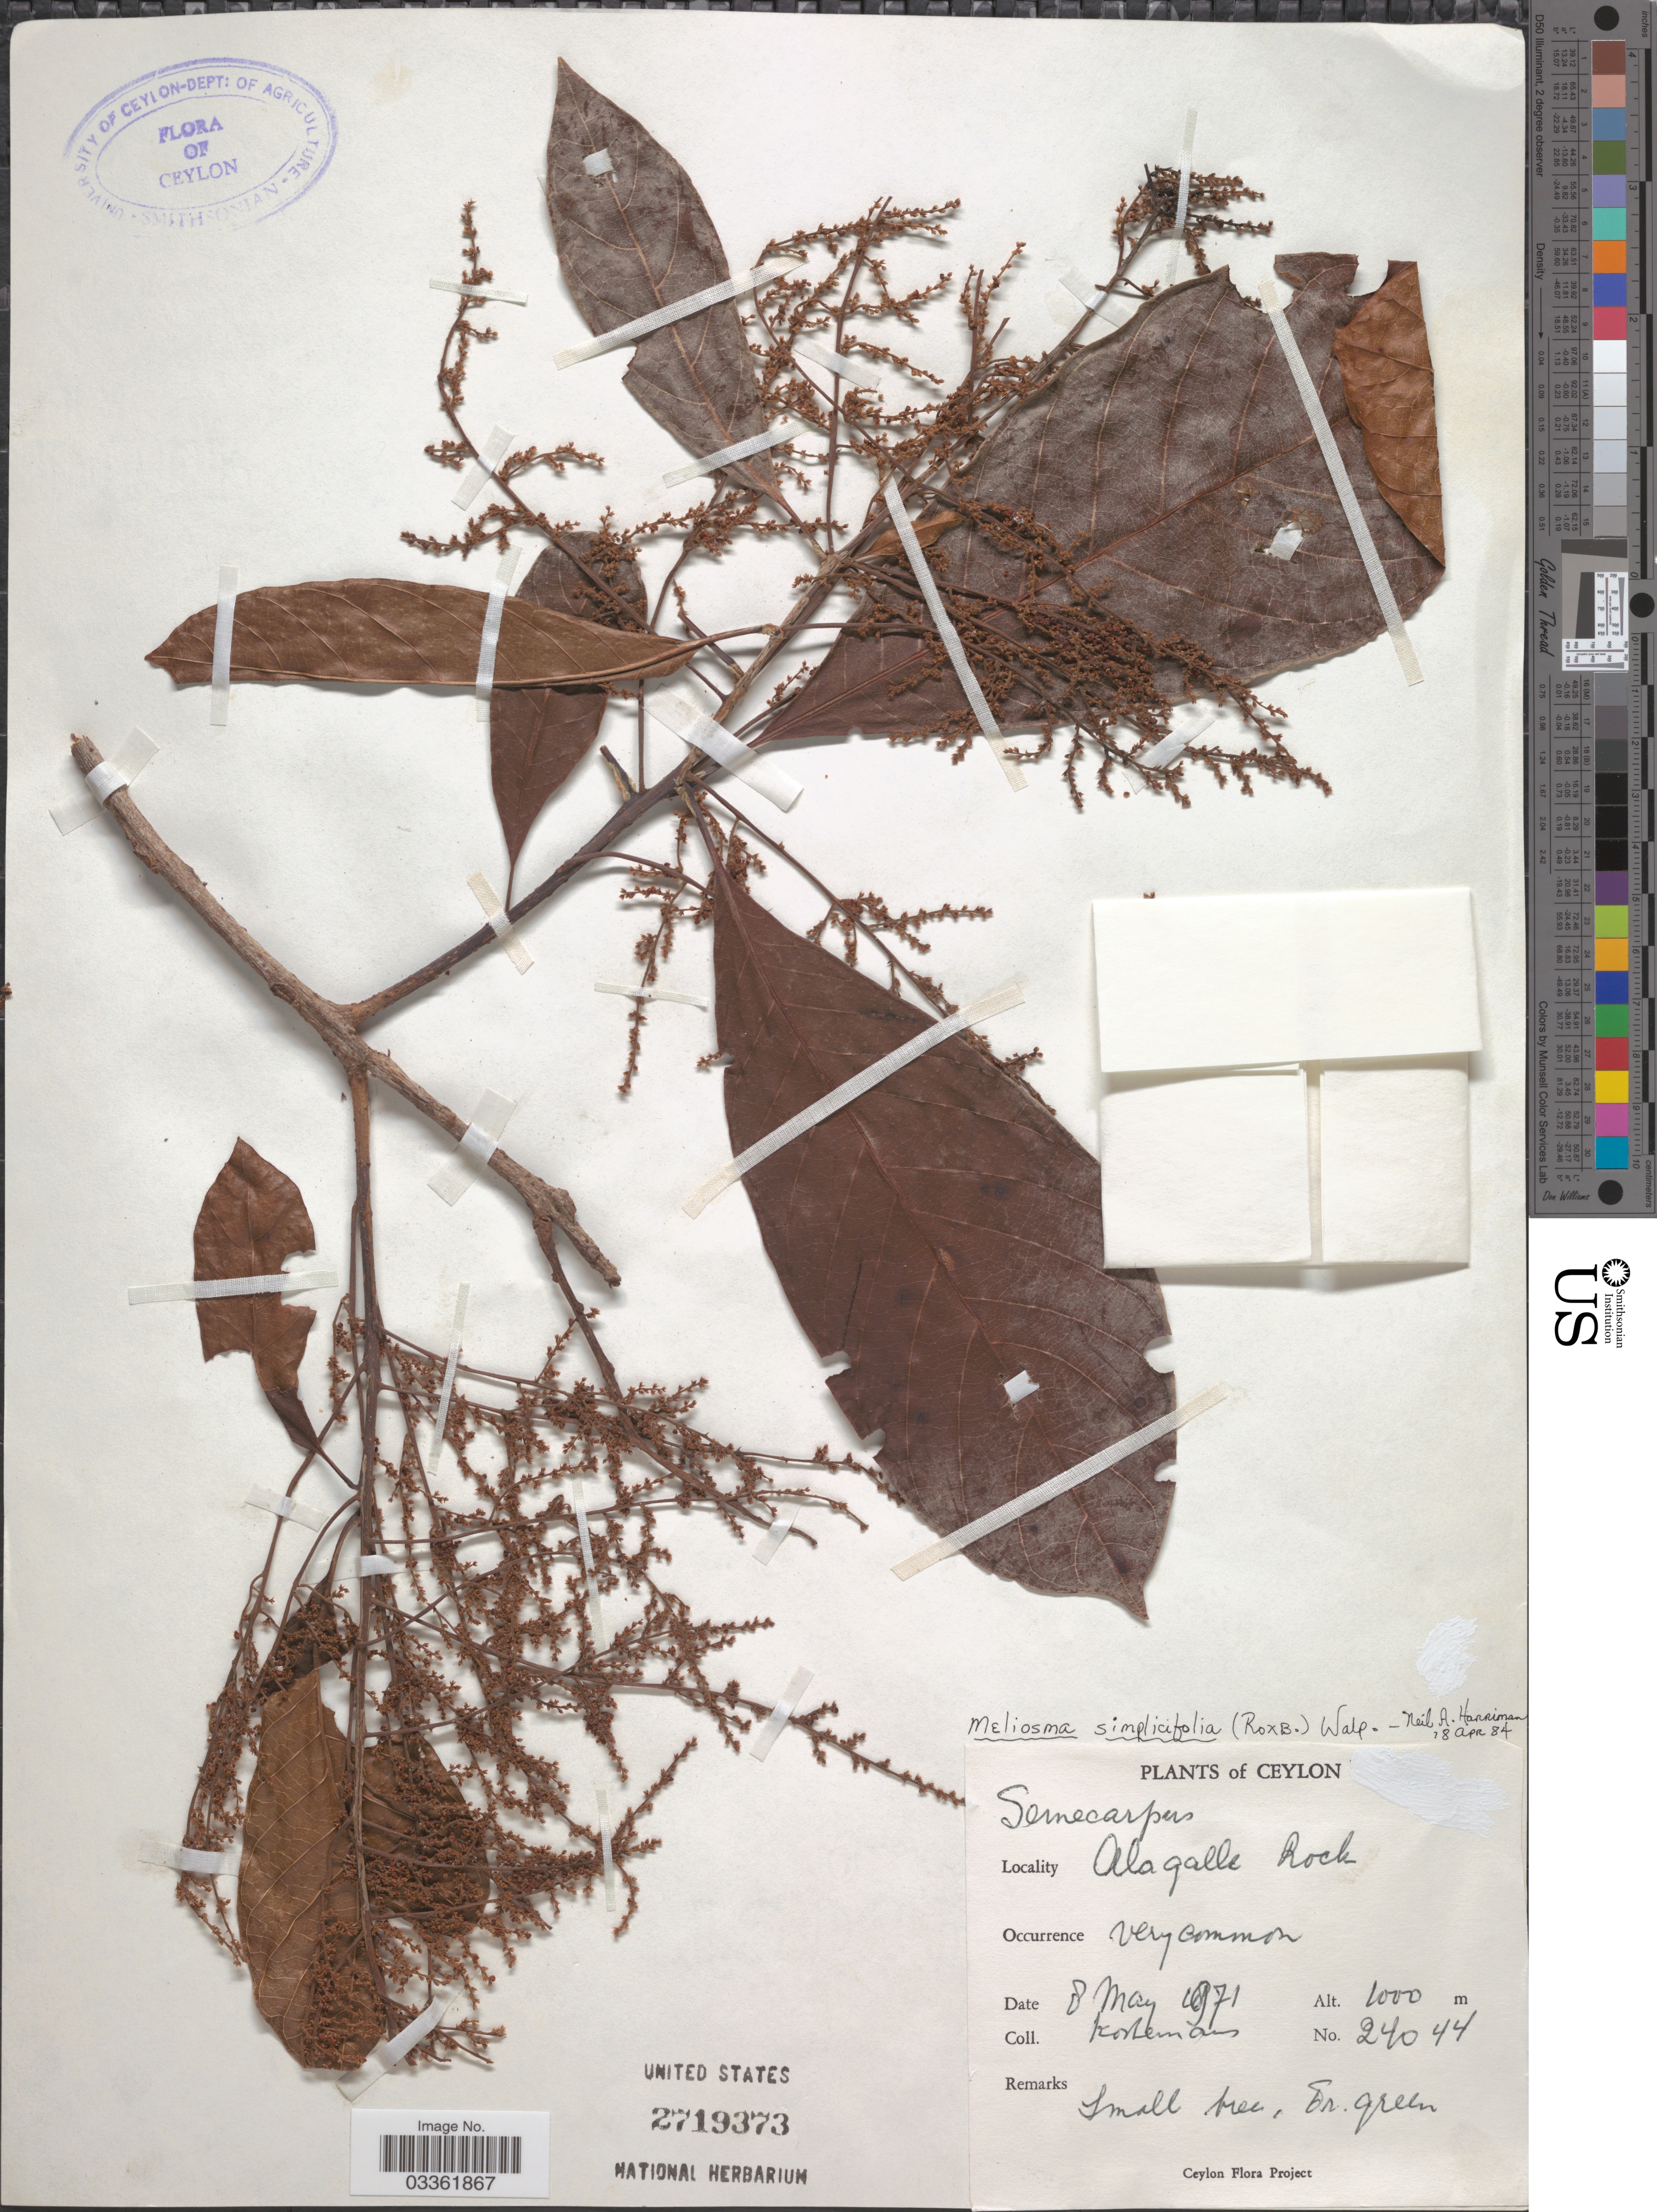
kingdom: Plantae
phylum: Tracheophyta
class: Magnoliopsida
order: Proteales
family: Sabiaceae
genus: Meliosma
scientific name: Meliosma simplicifolia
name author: (Roxb.) Walp.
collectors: Kostermans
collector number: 24044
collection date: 1971-05-08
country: Sri Lanka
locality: Ceylon, Alagalle Rock.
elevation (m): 1000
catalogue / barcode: US 2719373